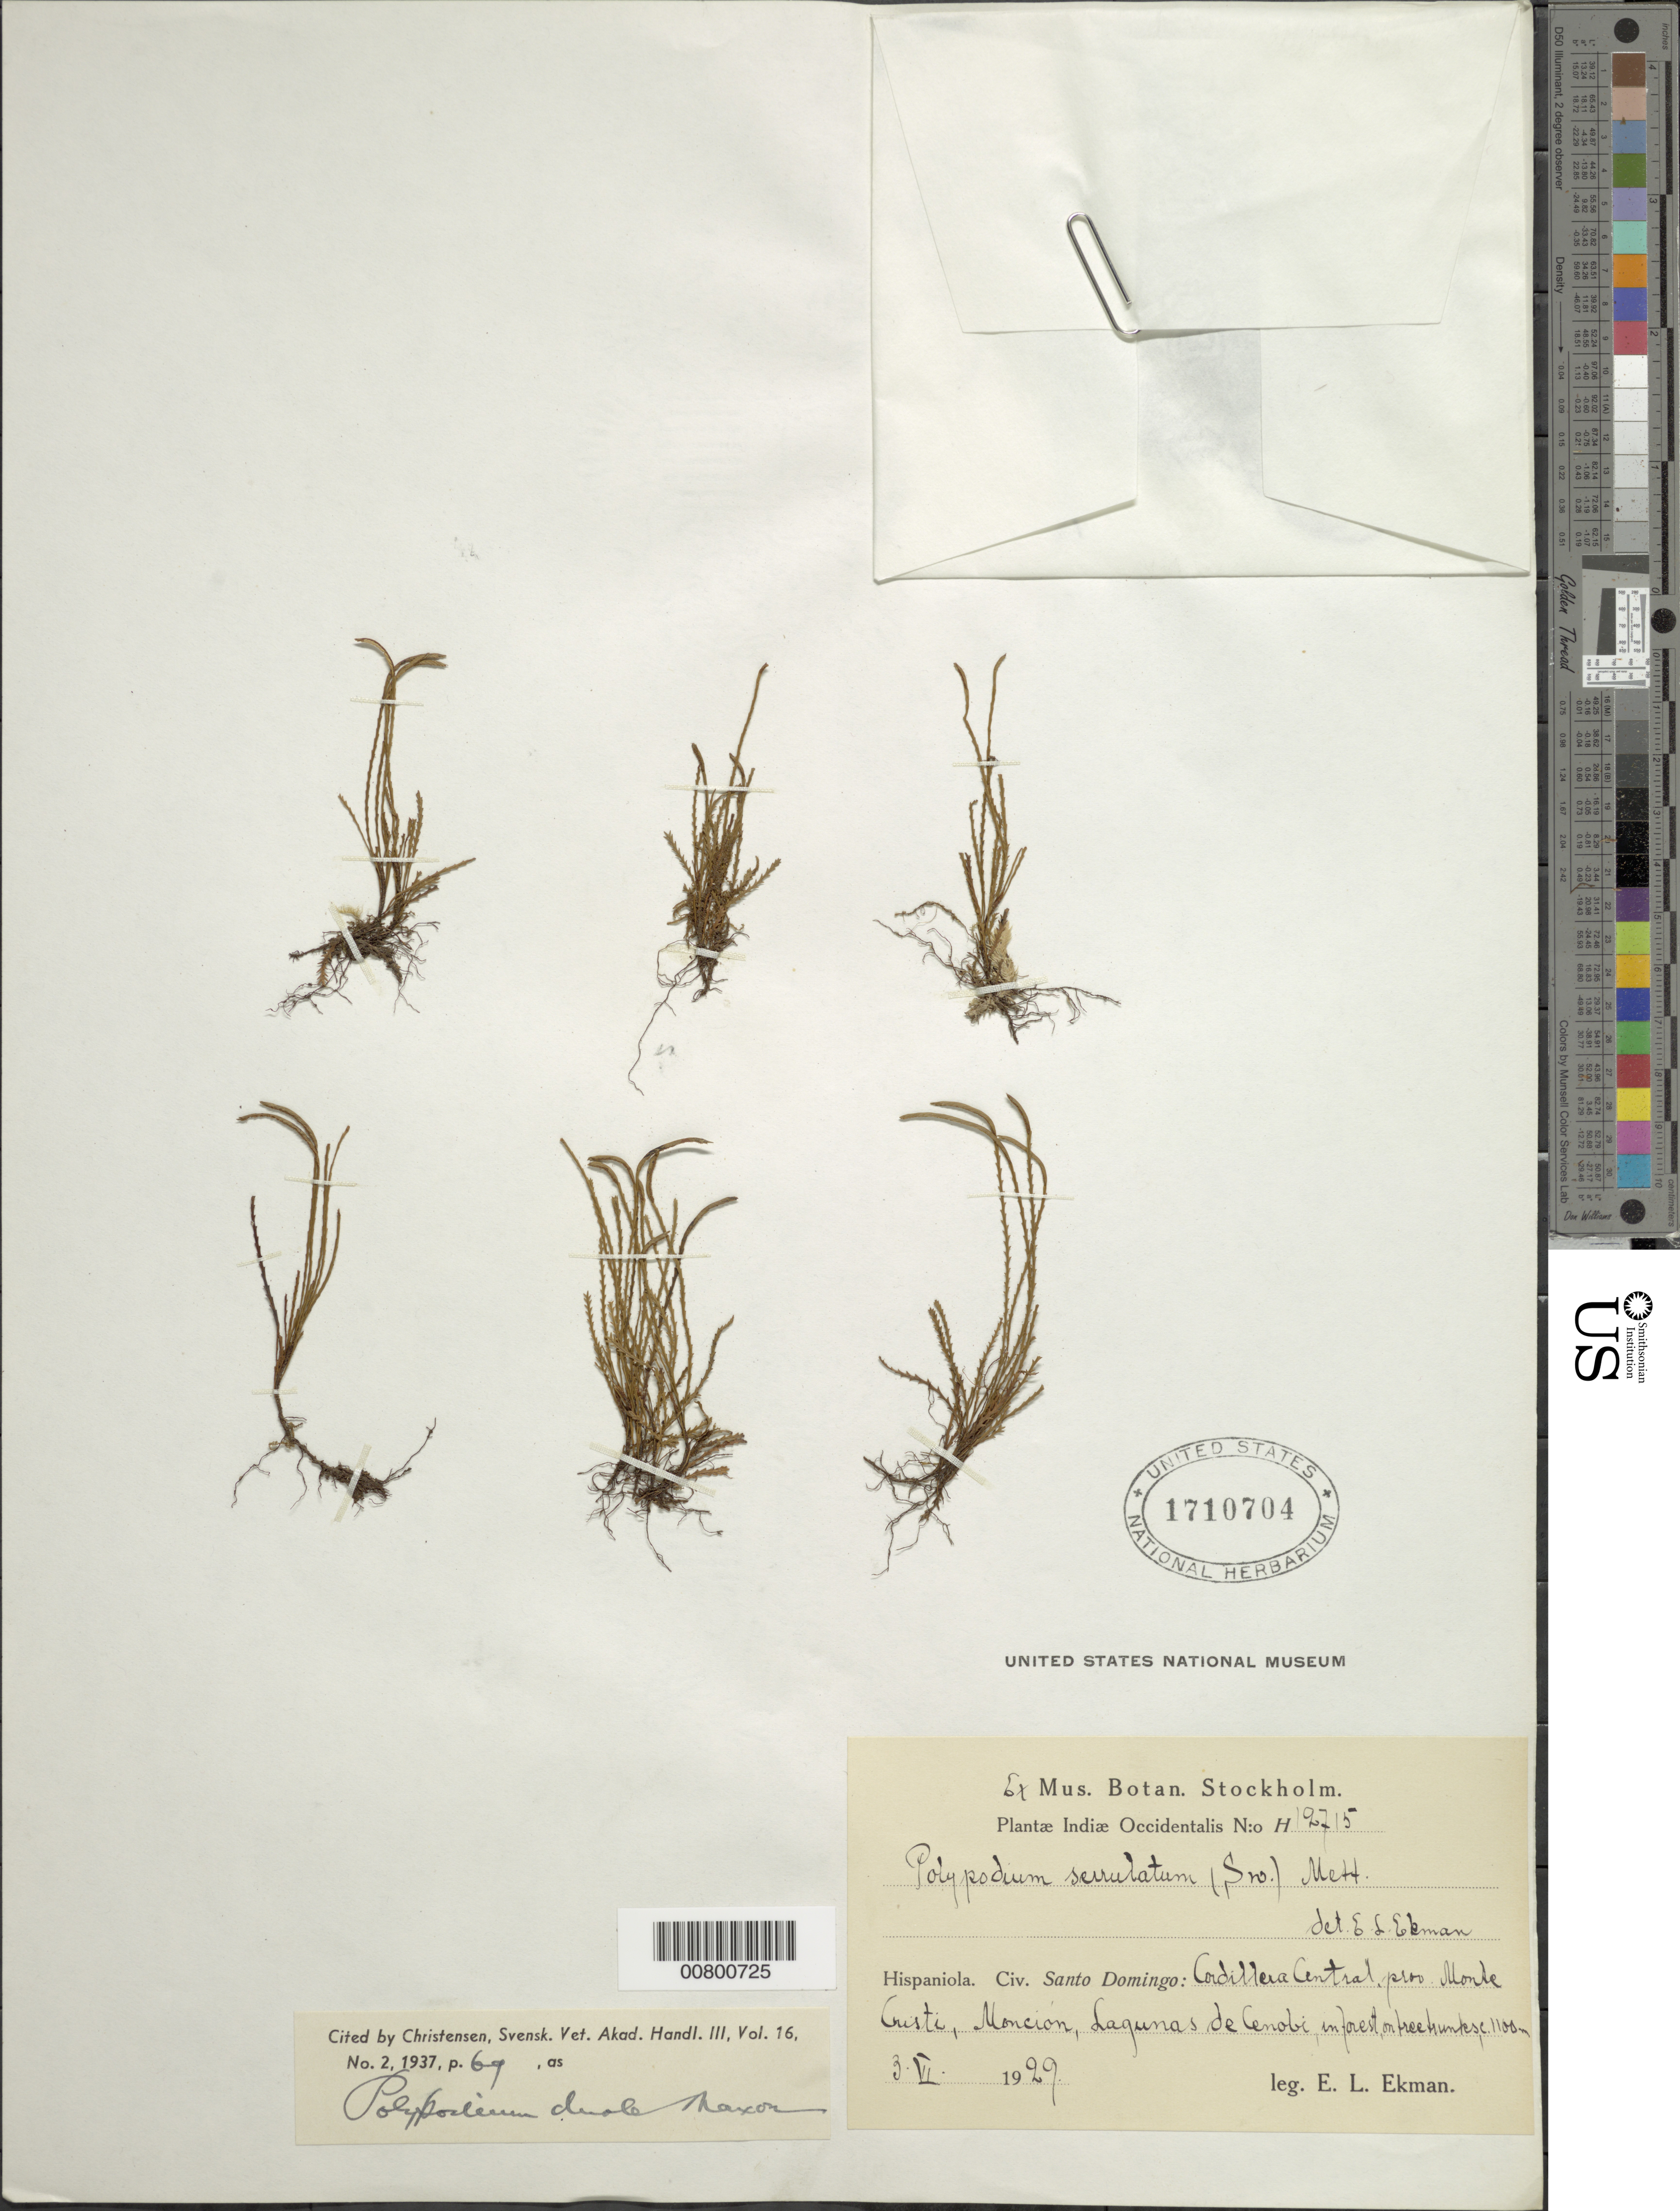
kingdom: Plantae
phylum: Tracheophyta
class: Polypodiopsida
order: Polypodiales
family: Polypodiaceae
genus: Cochlidium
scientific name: Cochlidium serrulatum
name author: (Sw.) L.E. Bishop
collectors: E. L. Ekman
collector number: H 12715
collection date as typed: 03 Jun 1929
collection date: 1929-06-03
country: Dominican Republic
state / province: Monte Cristi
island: Hispaniola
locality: Cordillera Central, Monción, lagunas de Cenobi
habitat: Forest, on tree trunks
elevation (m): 1100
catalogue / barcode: US 1710704